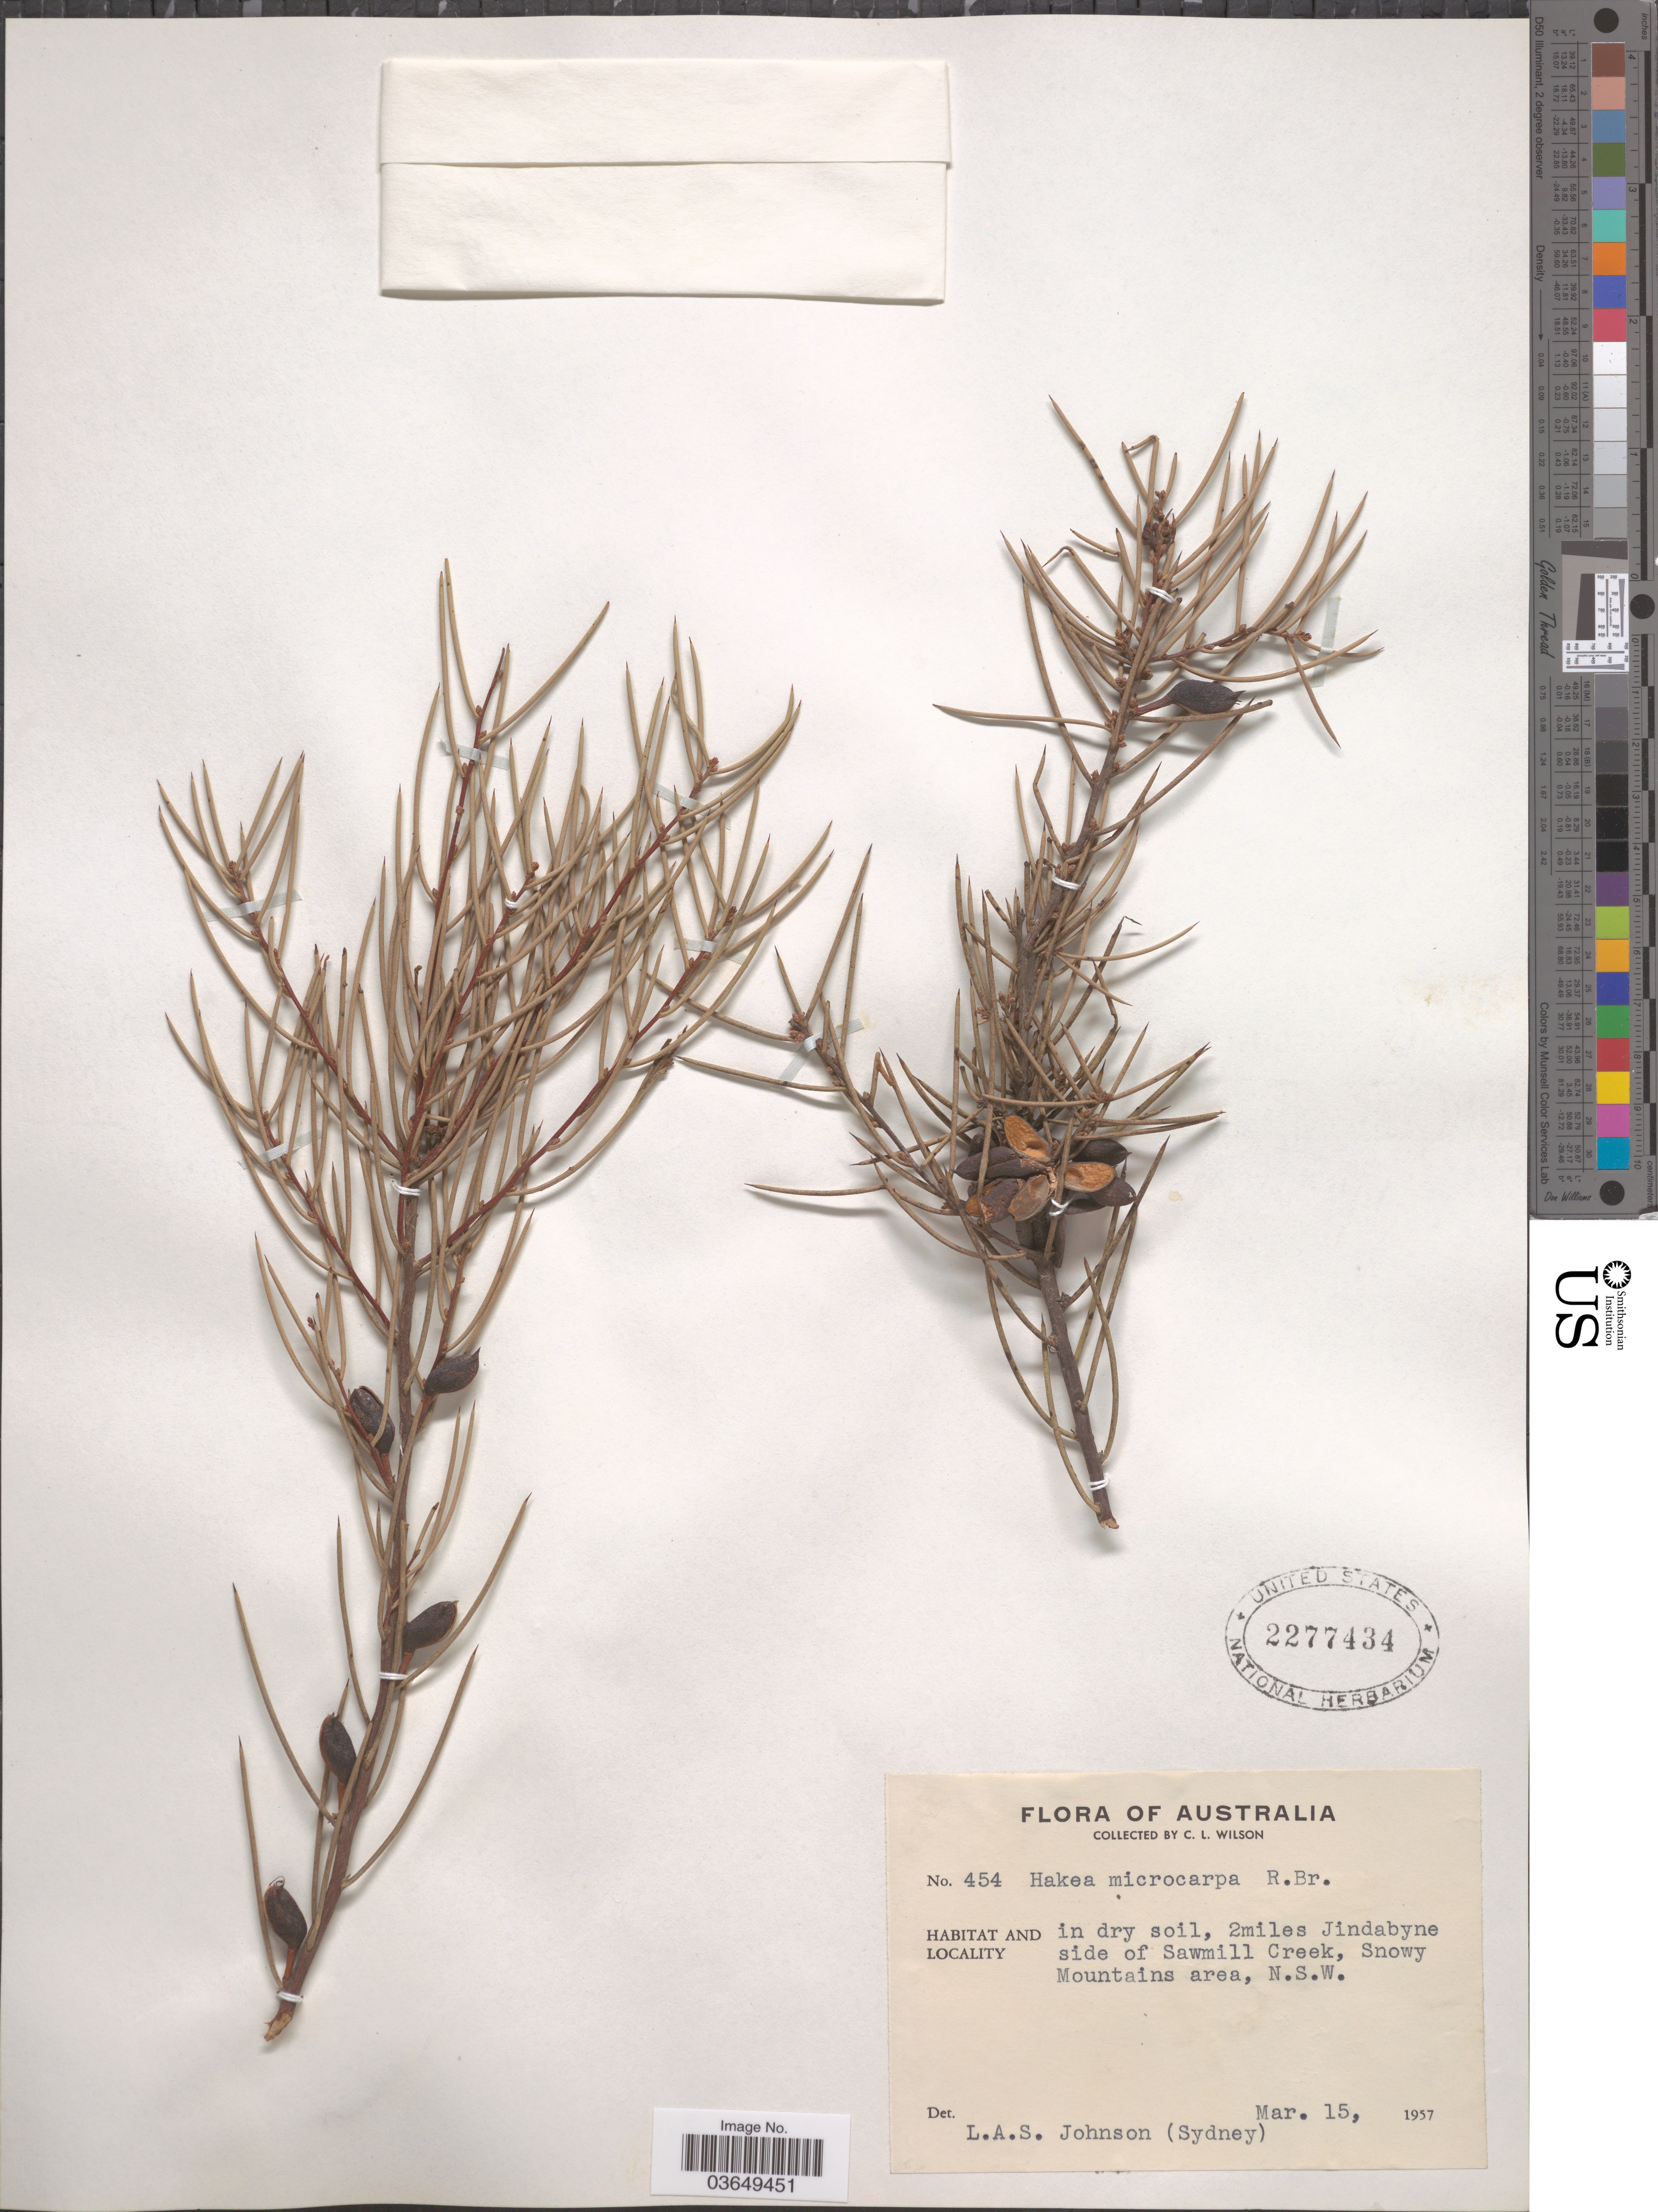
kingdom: Plantae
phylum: Tracheophyta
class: Magnoliopsida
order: Proteales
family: Proteaceae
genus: Hakea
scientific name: Hakea microcarpa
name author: R. Br.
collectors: C. L. Wilson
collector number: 454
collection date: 1957-03-15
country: Australia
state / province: New South Wales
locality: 2miles Jindabyne side of Sawmill Creek, Snowy Mountains area.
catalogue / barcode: US 2277434